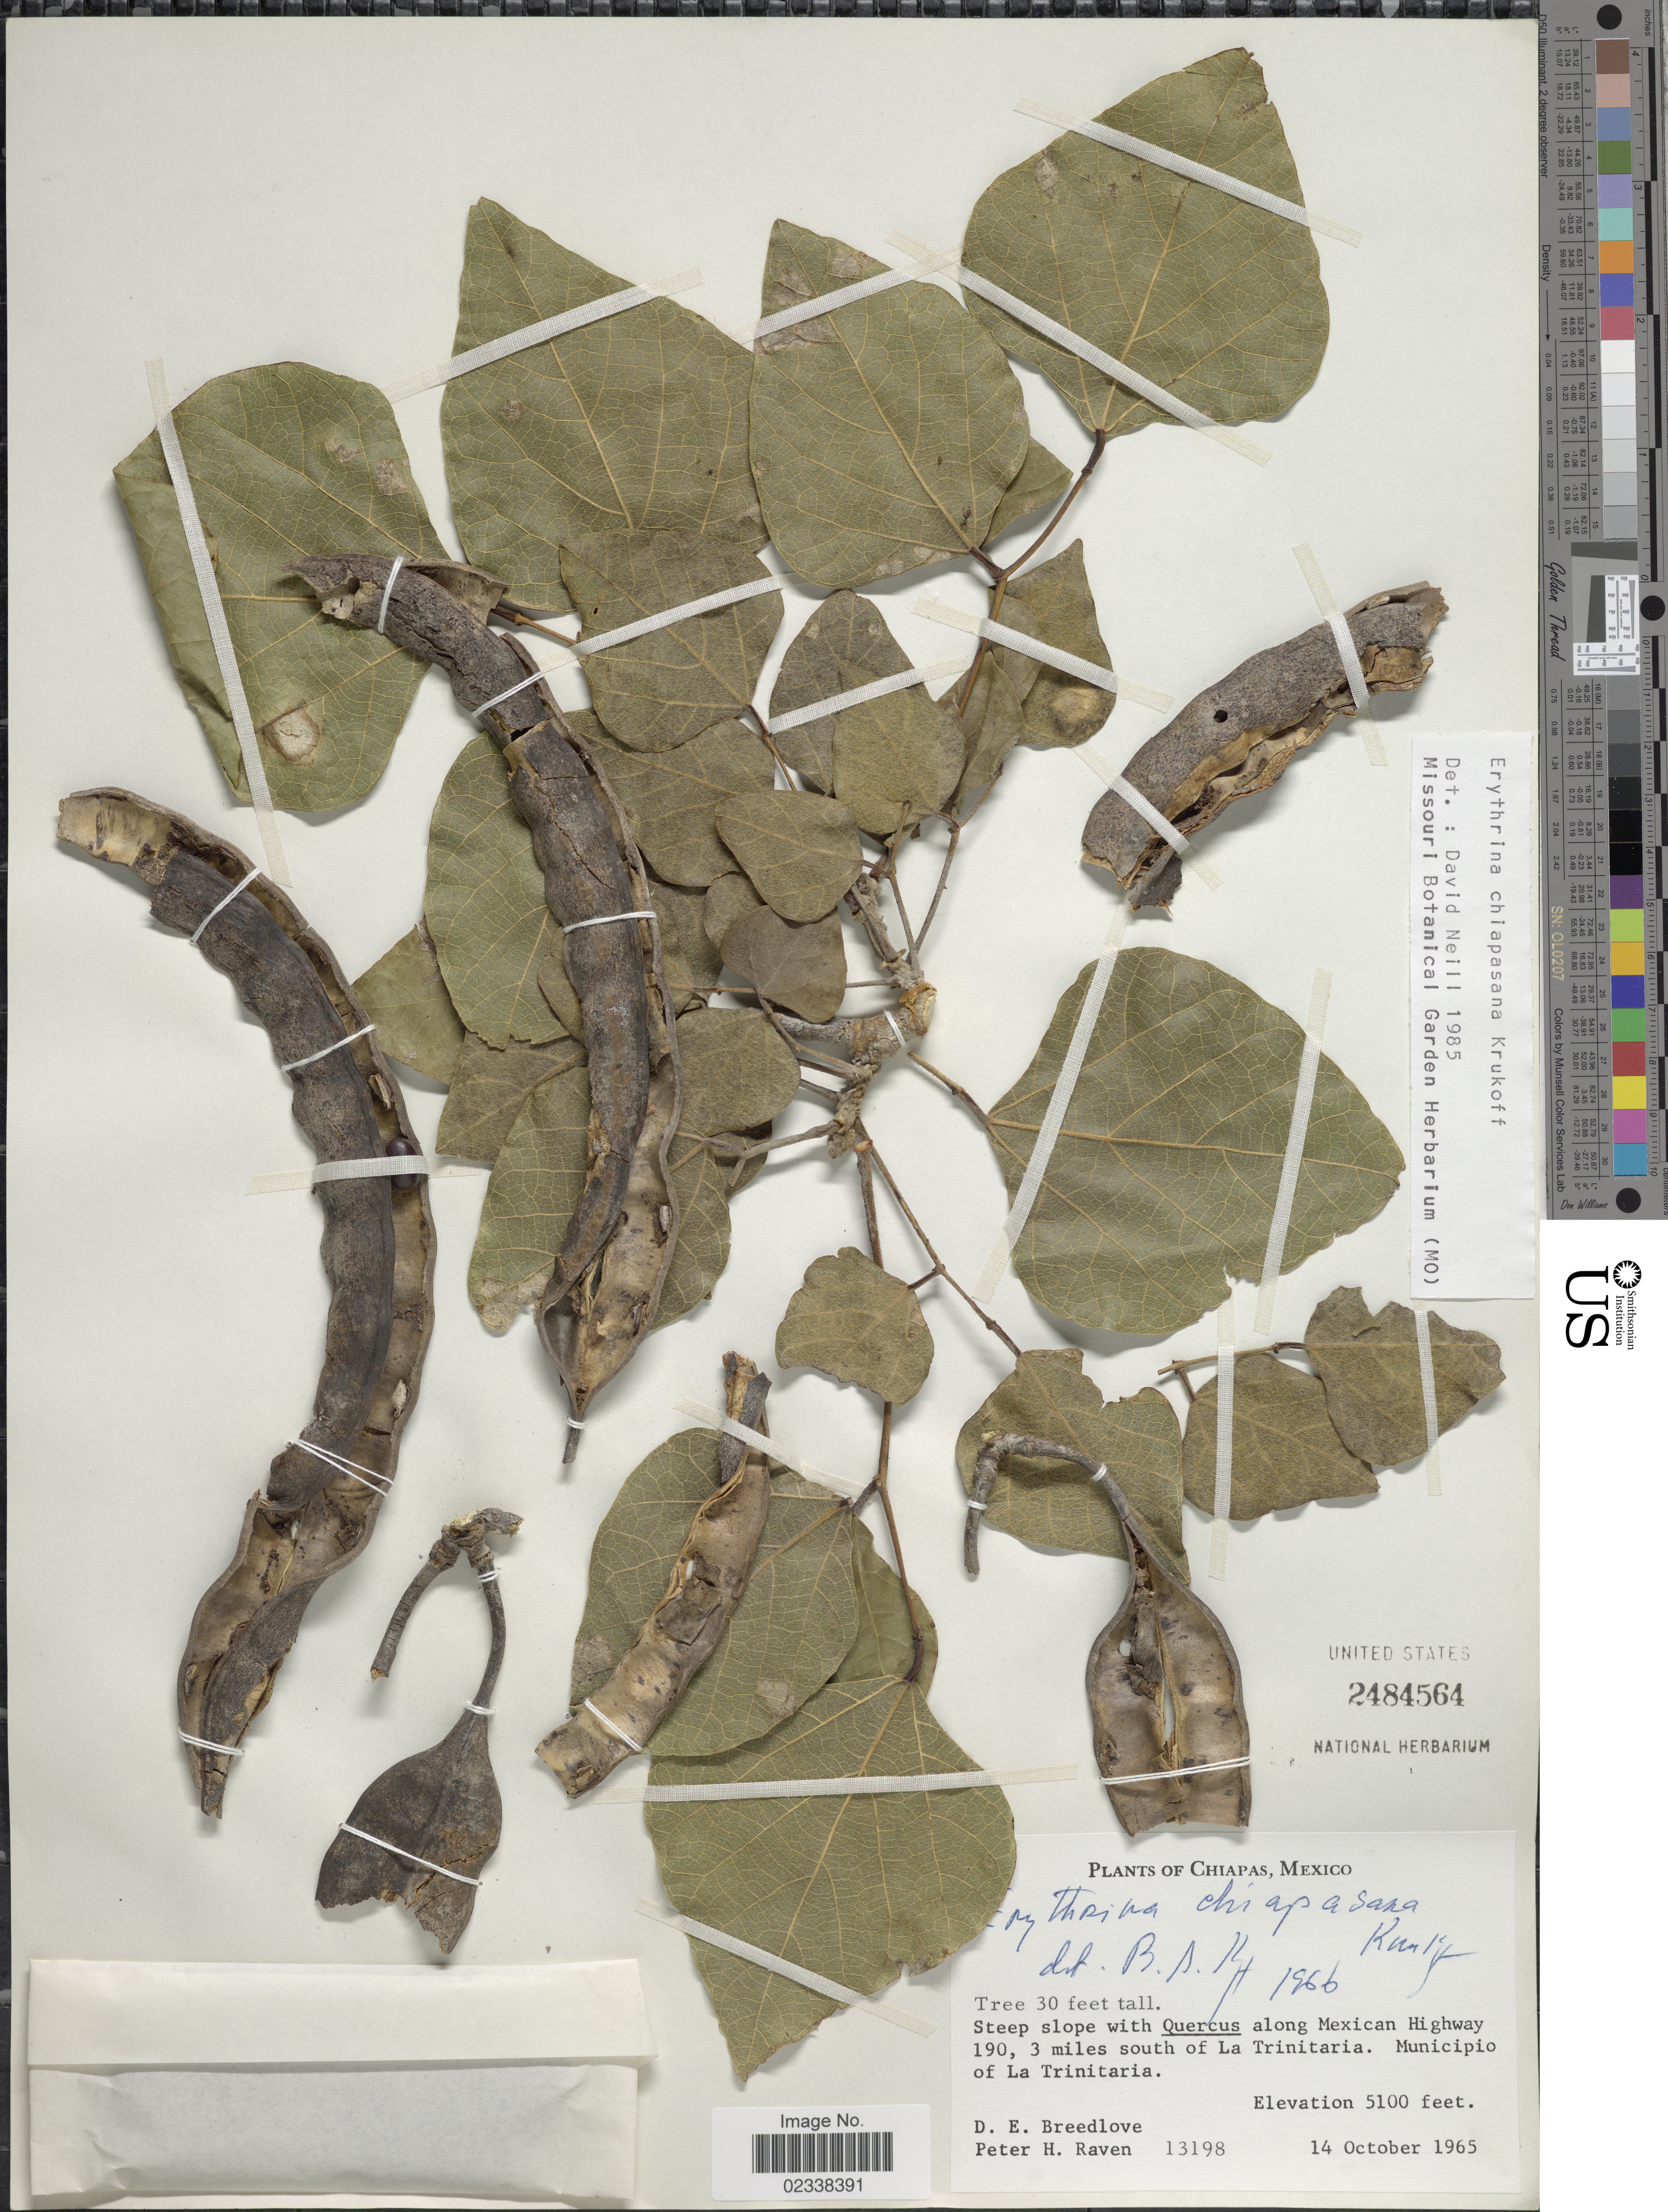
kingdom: Plantae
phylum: Tracheophyta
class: Magnoliopsida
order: Fabales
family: Fabaceae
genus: Erythrina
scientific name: Erythrina chiapasana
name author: Krukoff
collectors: D. E. Breedlove & P. Raven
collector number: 13198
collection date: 1965-10-14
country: Mexico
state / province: Chiapas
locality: Along Mexican Highway 190, 3 miles south of La Trinitaria. Municipio of La Trinitaria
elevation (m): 1554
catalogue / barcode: US 2484564